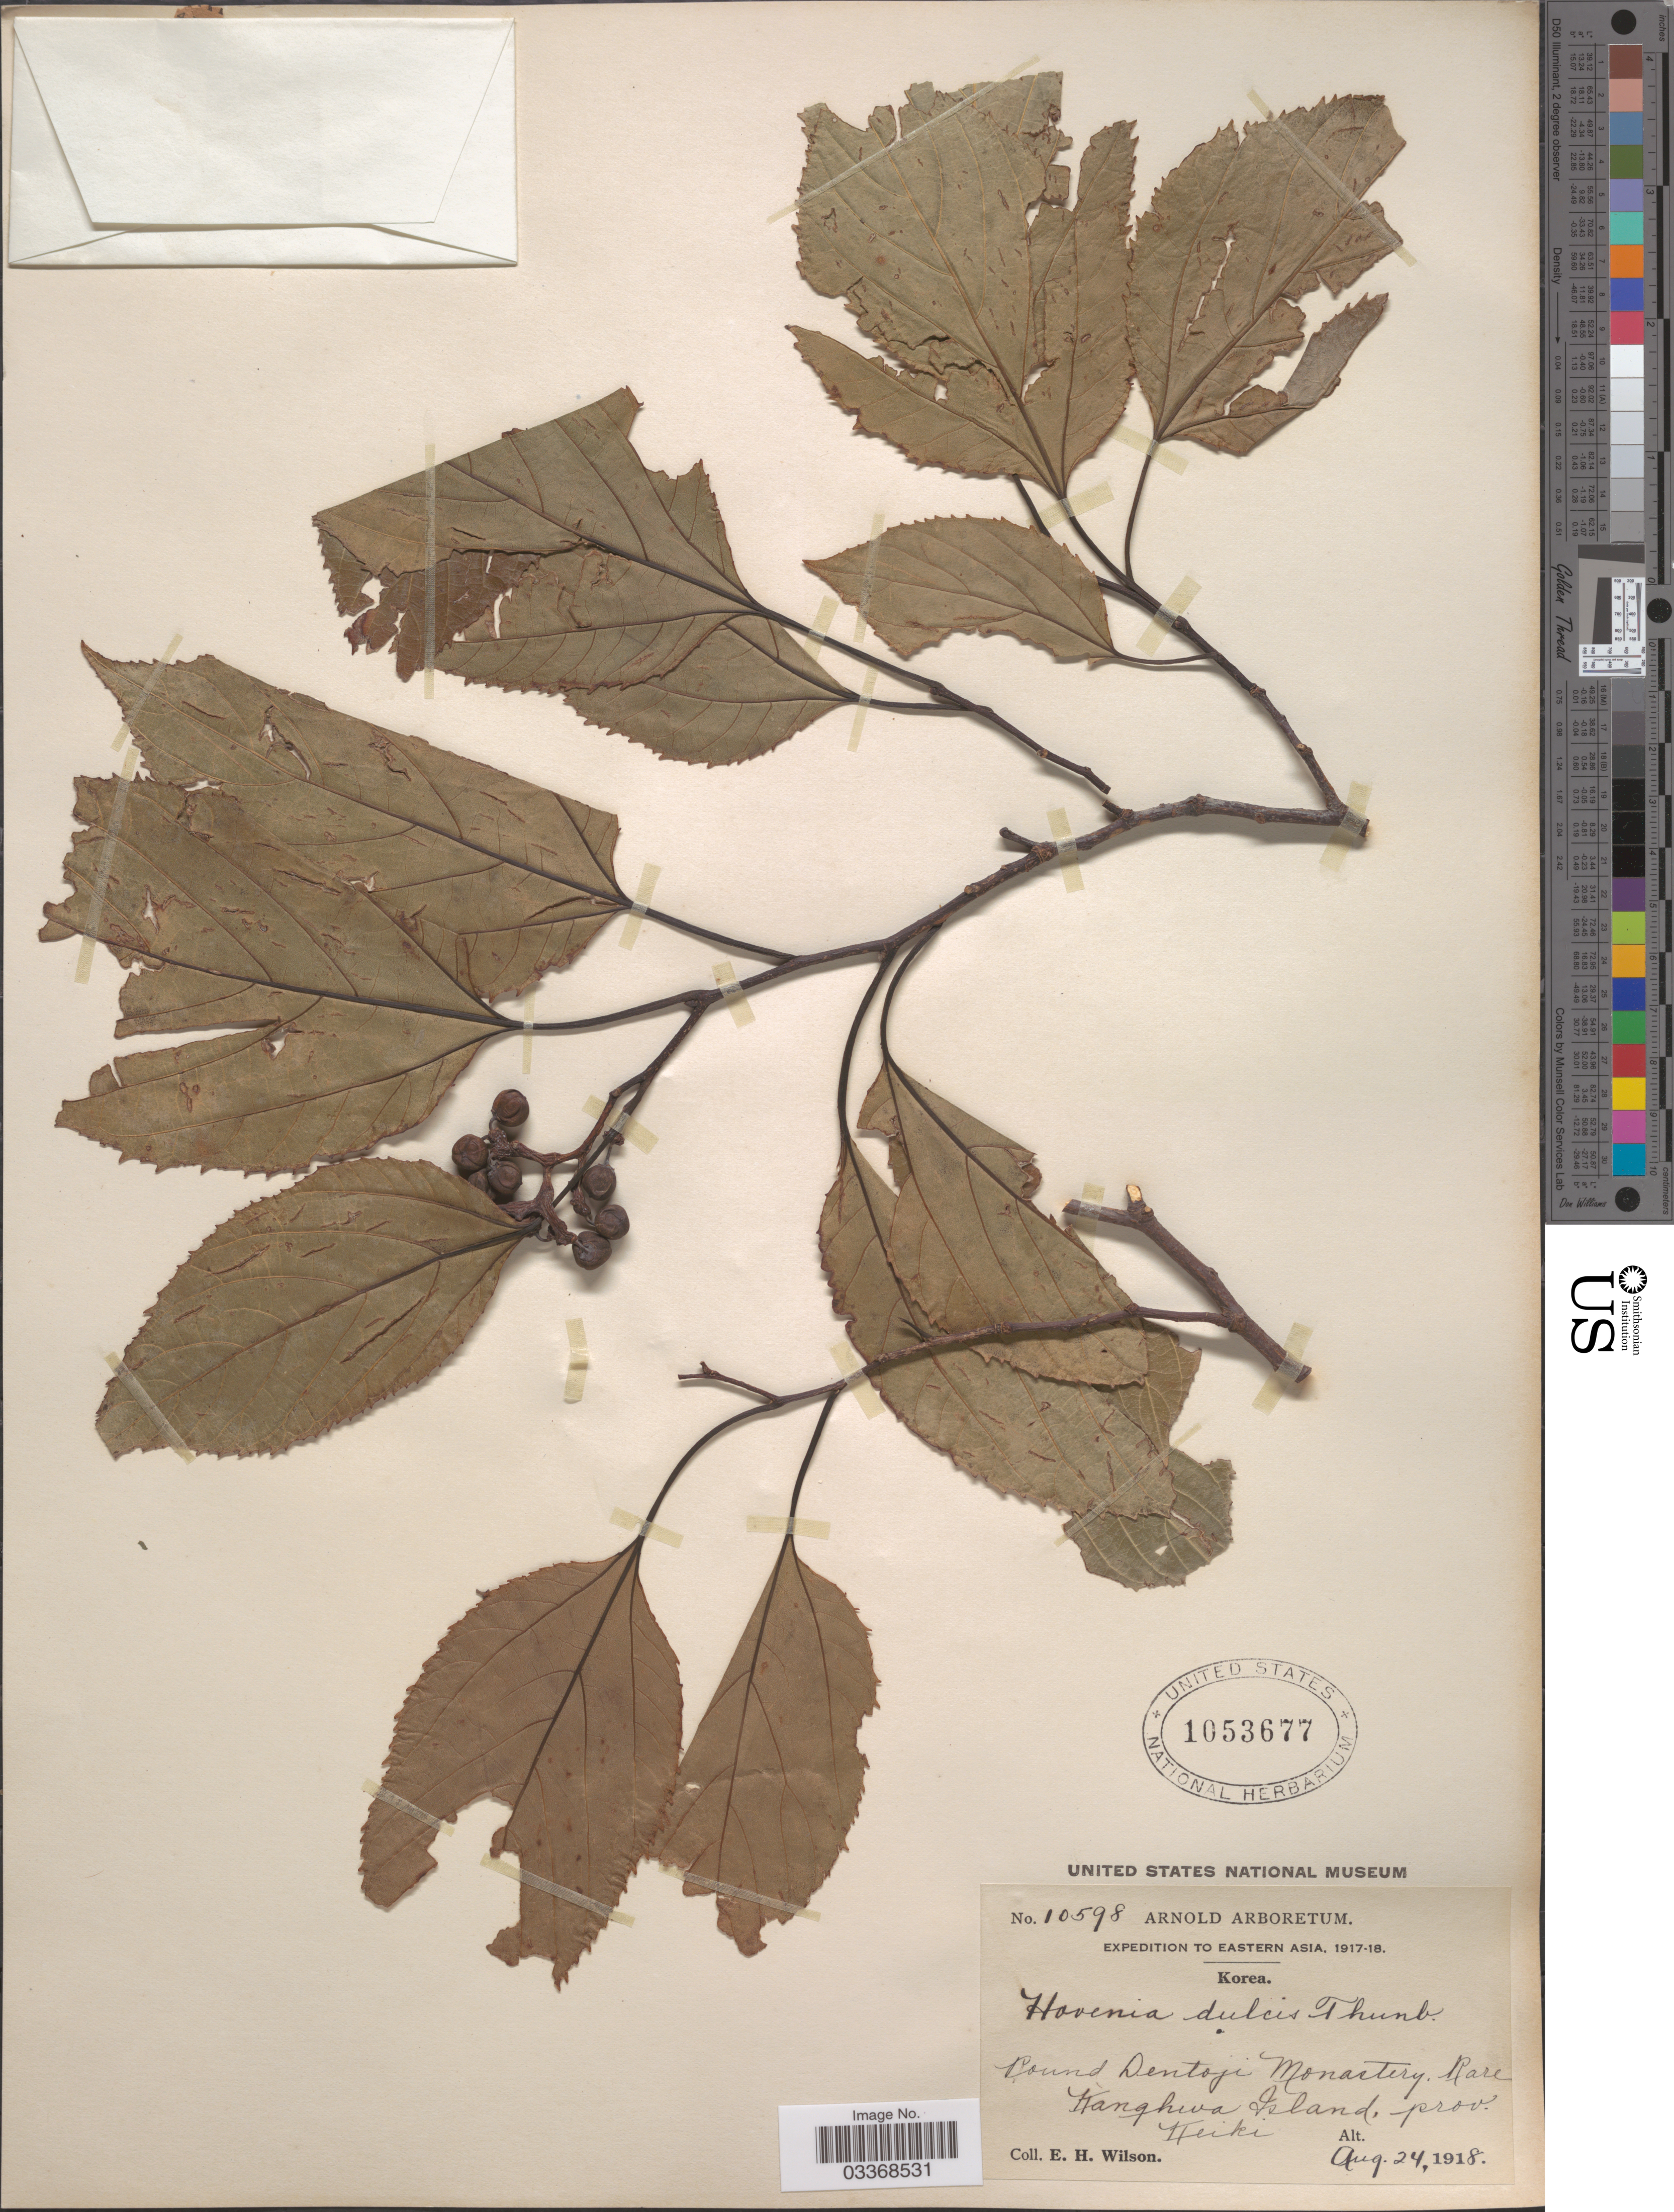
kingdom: Plantae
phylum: Tracheophyta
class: Magnoliopsida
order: Rosales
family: Rhamnaceae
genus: Hovenia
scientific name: Hovenia dulcis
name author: Thunb.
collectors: E. Wilson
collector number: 10598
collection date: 1918-08-24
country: South Korea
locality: Pound Dentoji Monastery. Kanghwa Island, prov. Keiki.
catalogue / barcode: US 1053677